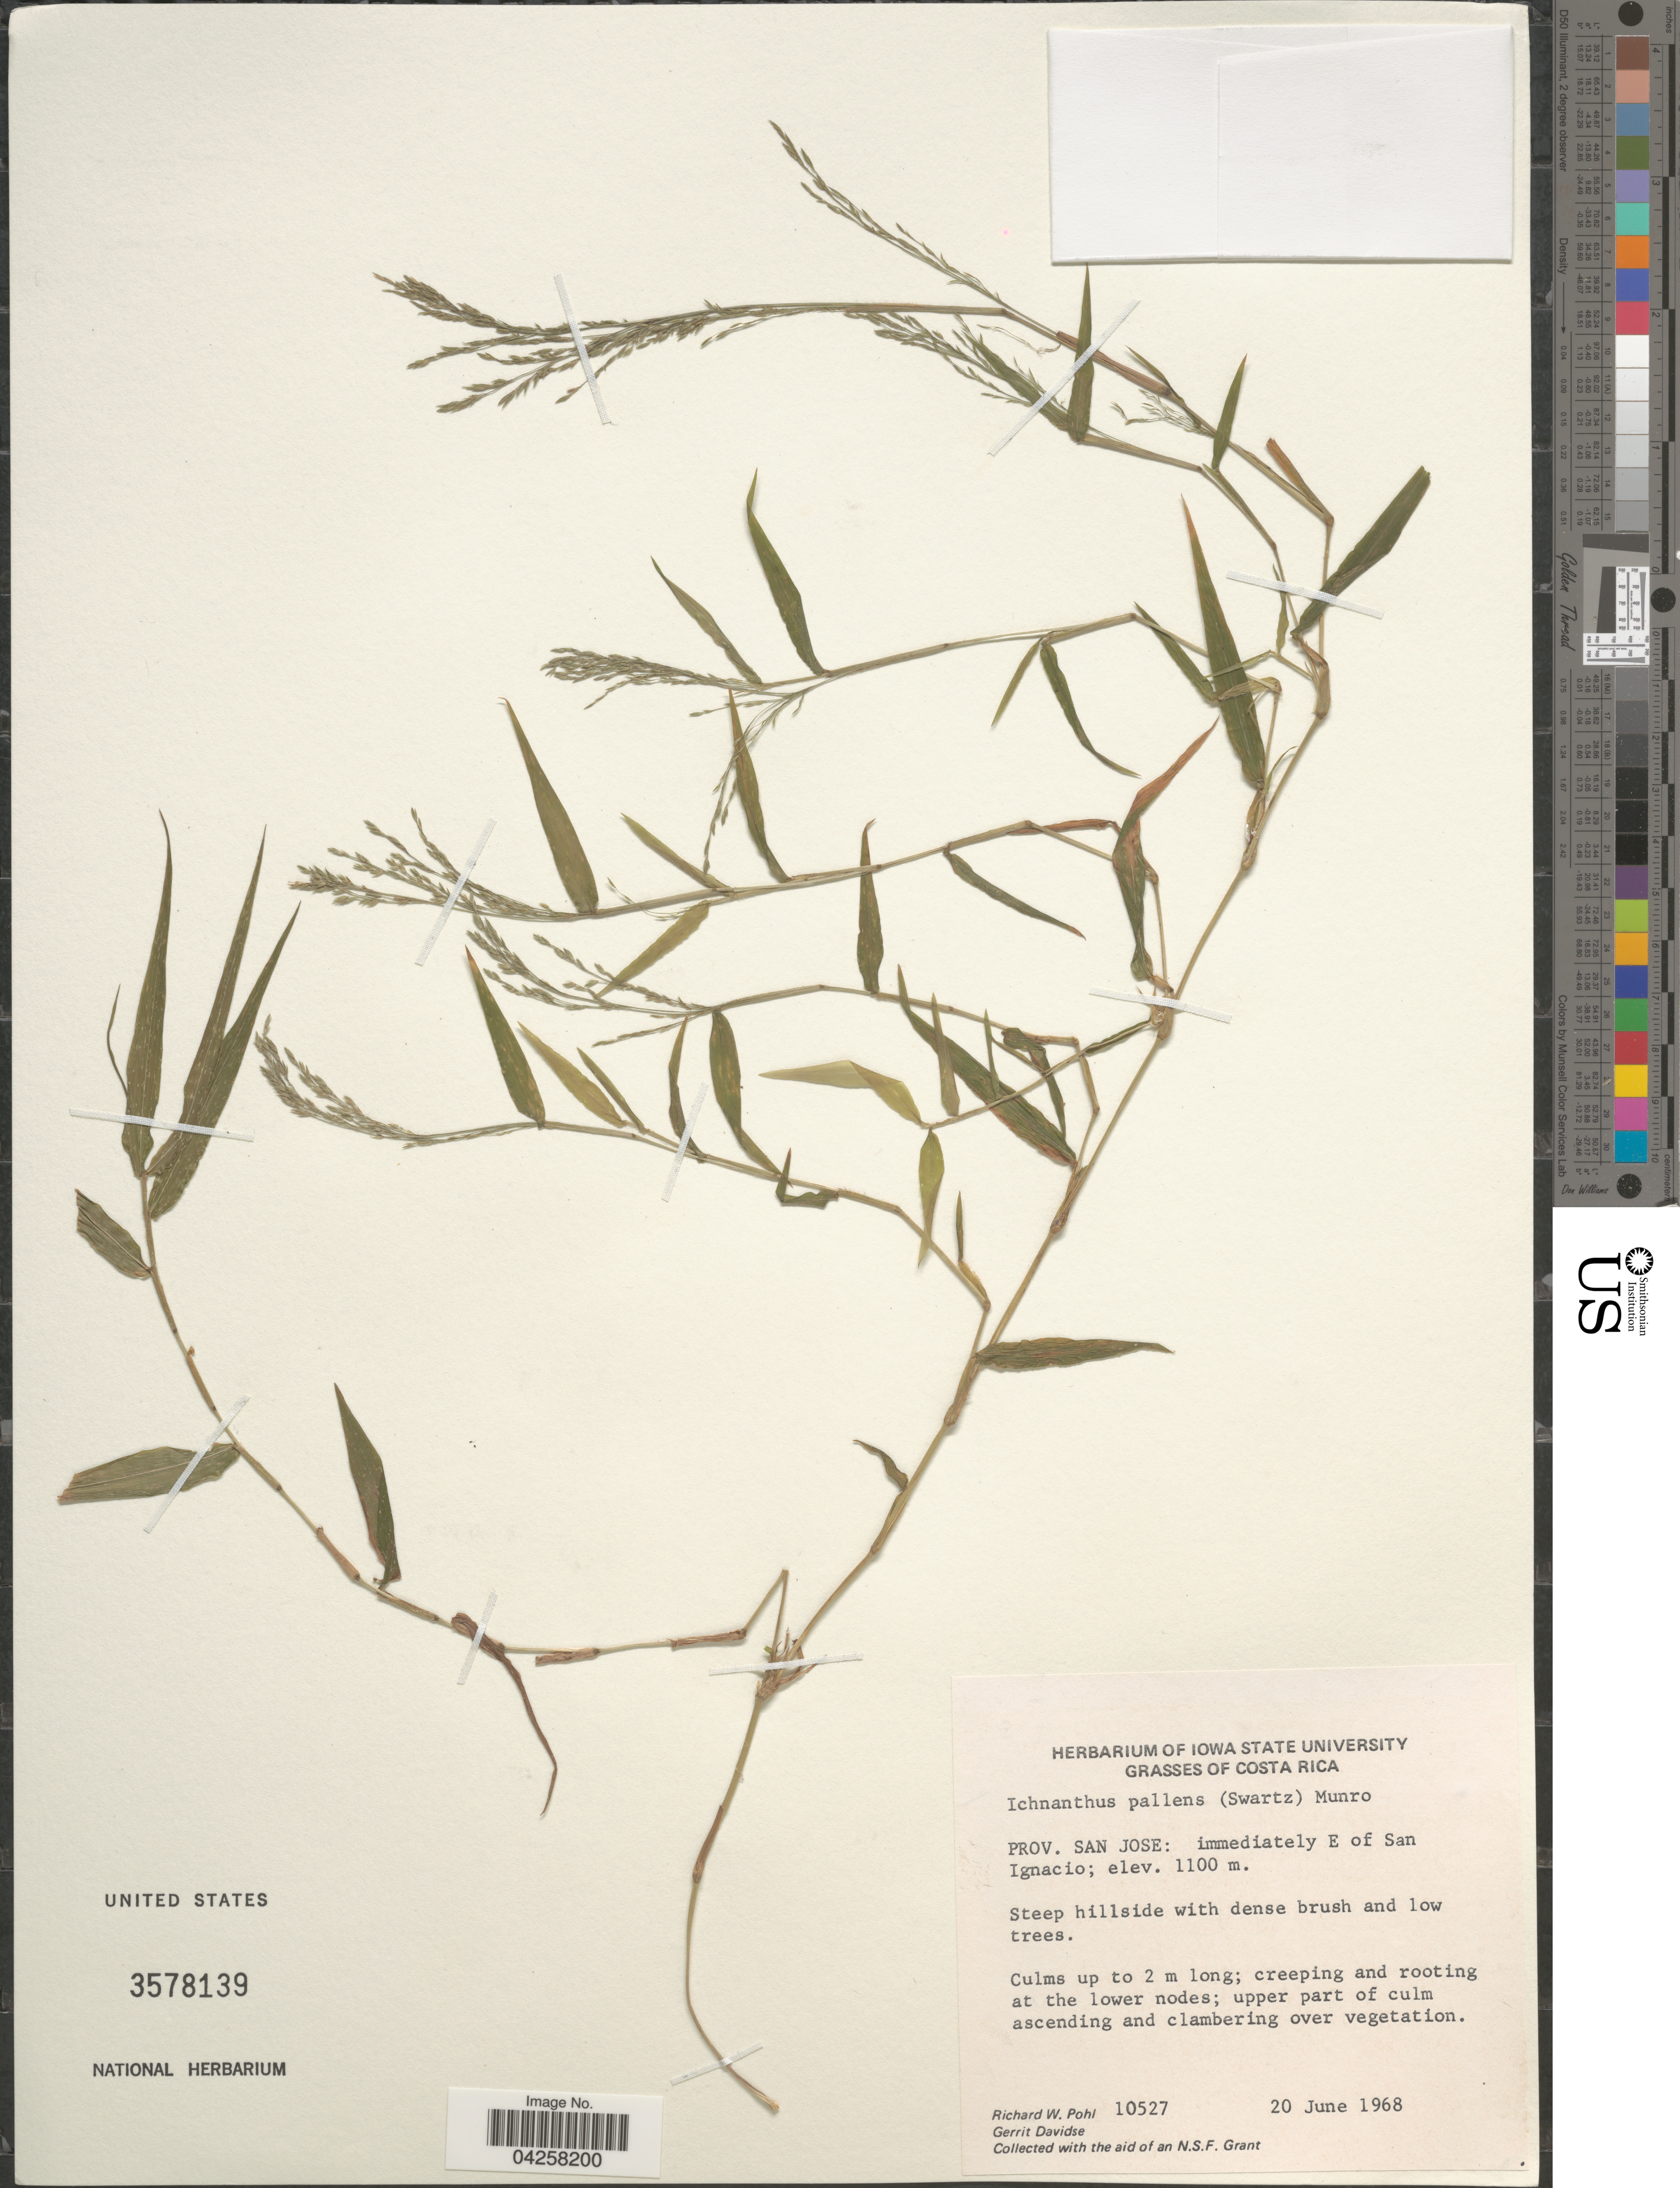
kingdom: Plantae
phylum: Tracheophyta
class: Liliopsida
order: Poales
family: Poaceae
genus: Ichnanthus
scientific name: Ichnanthus pallens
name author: (Sw.) Munro ex Benth.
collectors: R. W. Pohl & G. Davidse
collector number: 10527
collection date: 1968-06-20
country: Costa Rica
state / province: San José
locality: Immediately E of San Ignacio.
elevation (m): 1100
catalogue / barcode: US 3578139